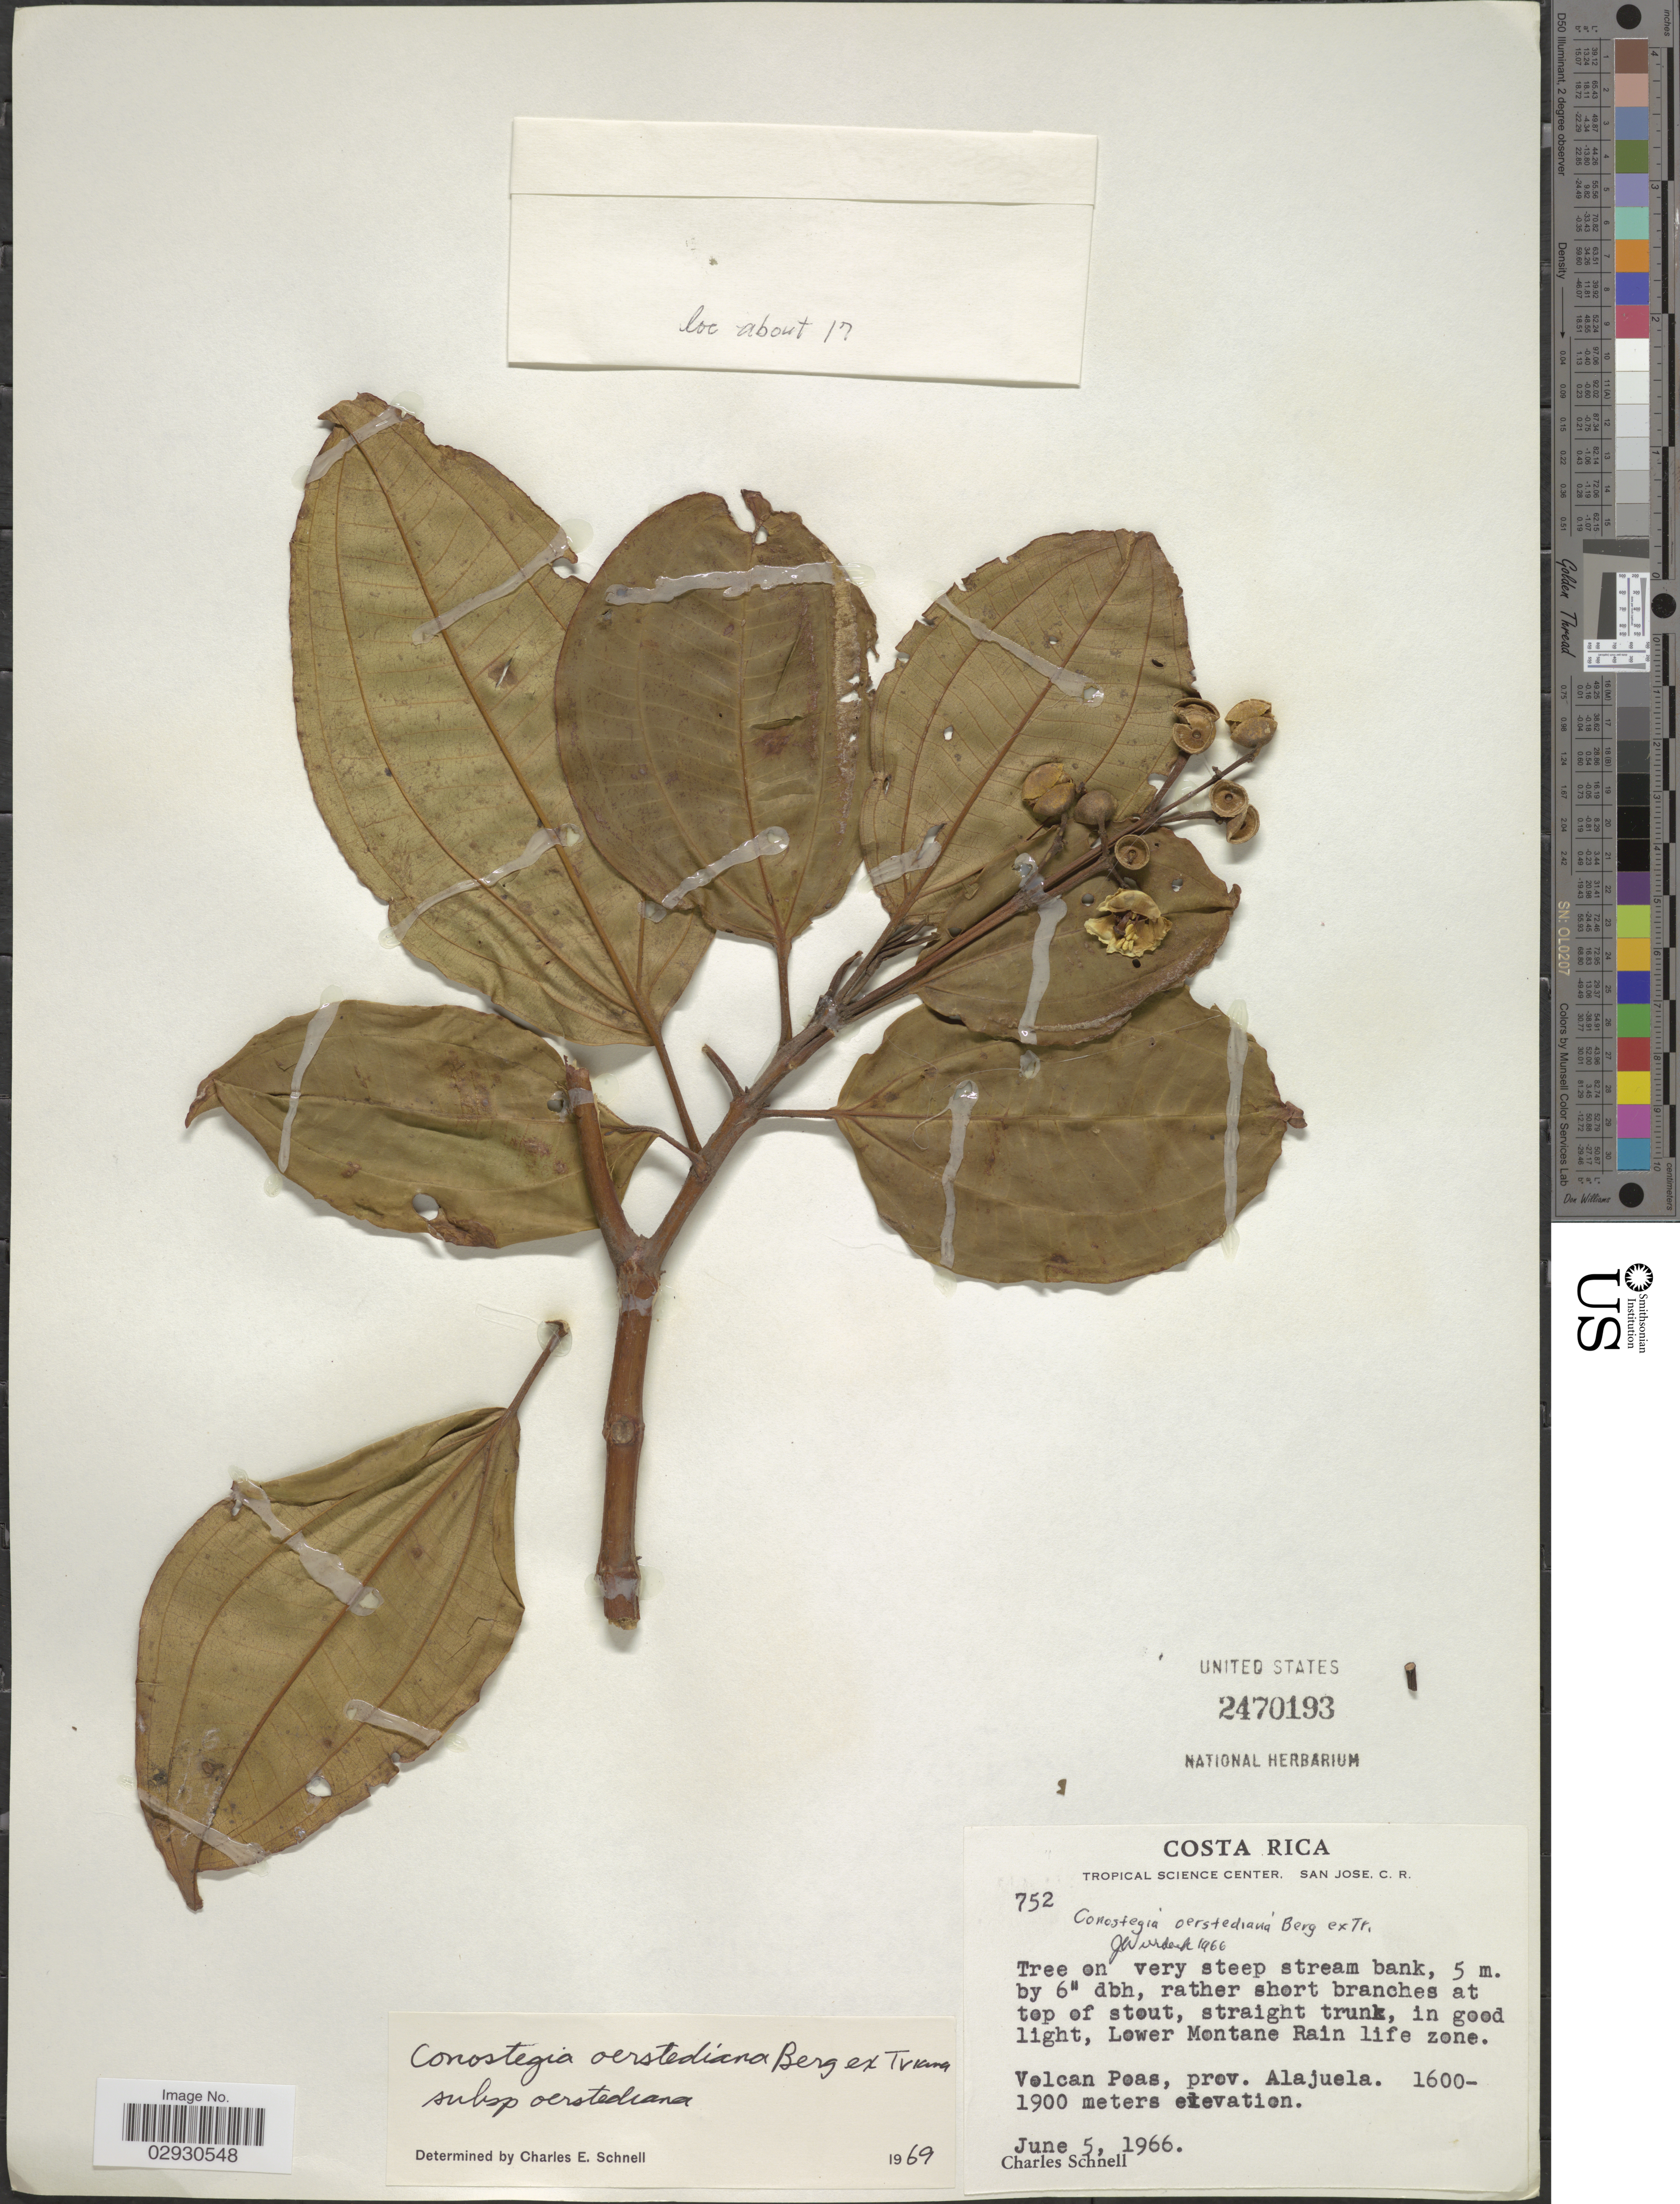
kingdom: Plantae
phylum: Tracheophyta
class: Magnoliopsida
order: Myrtales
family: Melastomataceae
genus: Conostegia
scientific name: Conostegia oerstediana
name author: O. Berg ex Triana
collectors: C. Schnell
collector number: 752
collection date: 1966-06-05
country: Costa Rica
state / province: Alajuela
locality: Lower Montane Rain Life Zone, Volcan Poas.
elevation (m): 1600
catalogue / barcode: US 2470193